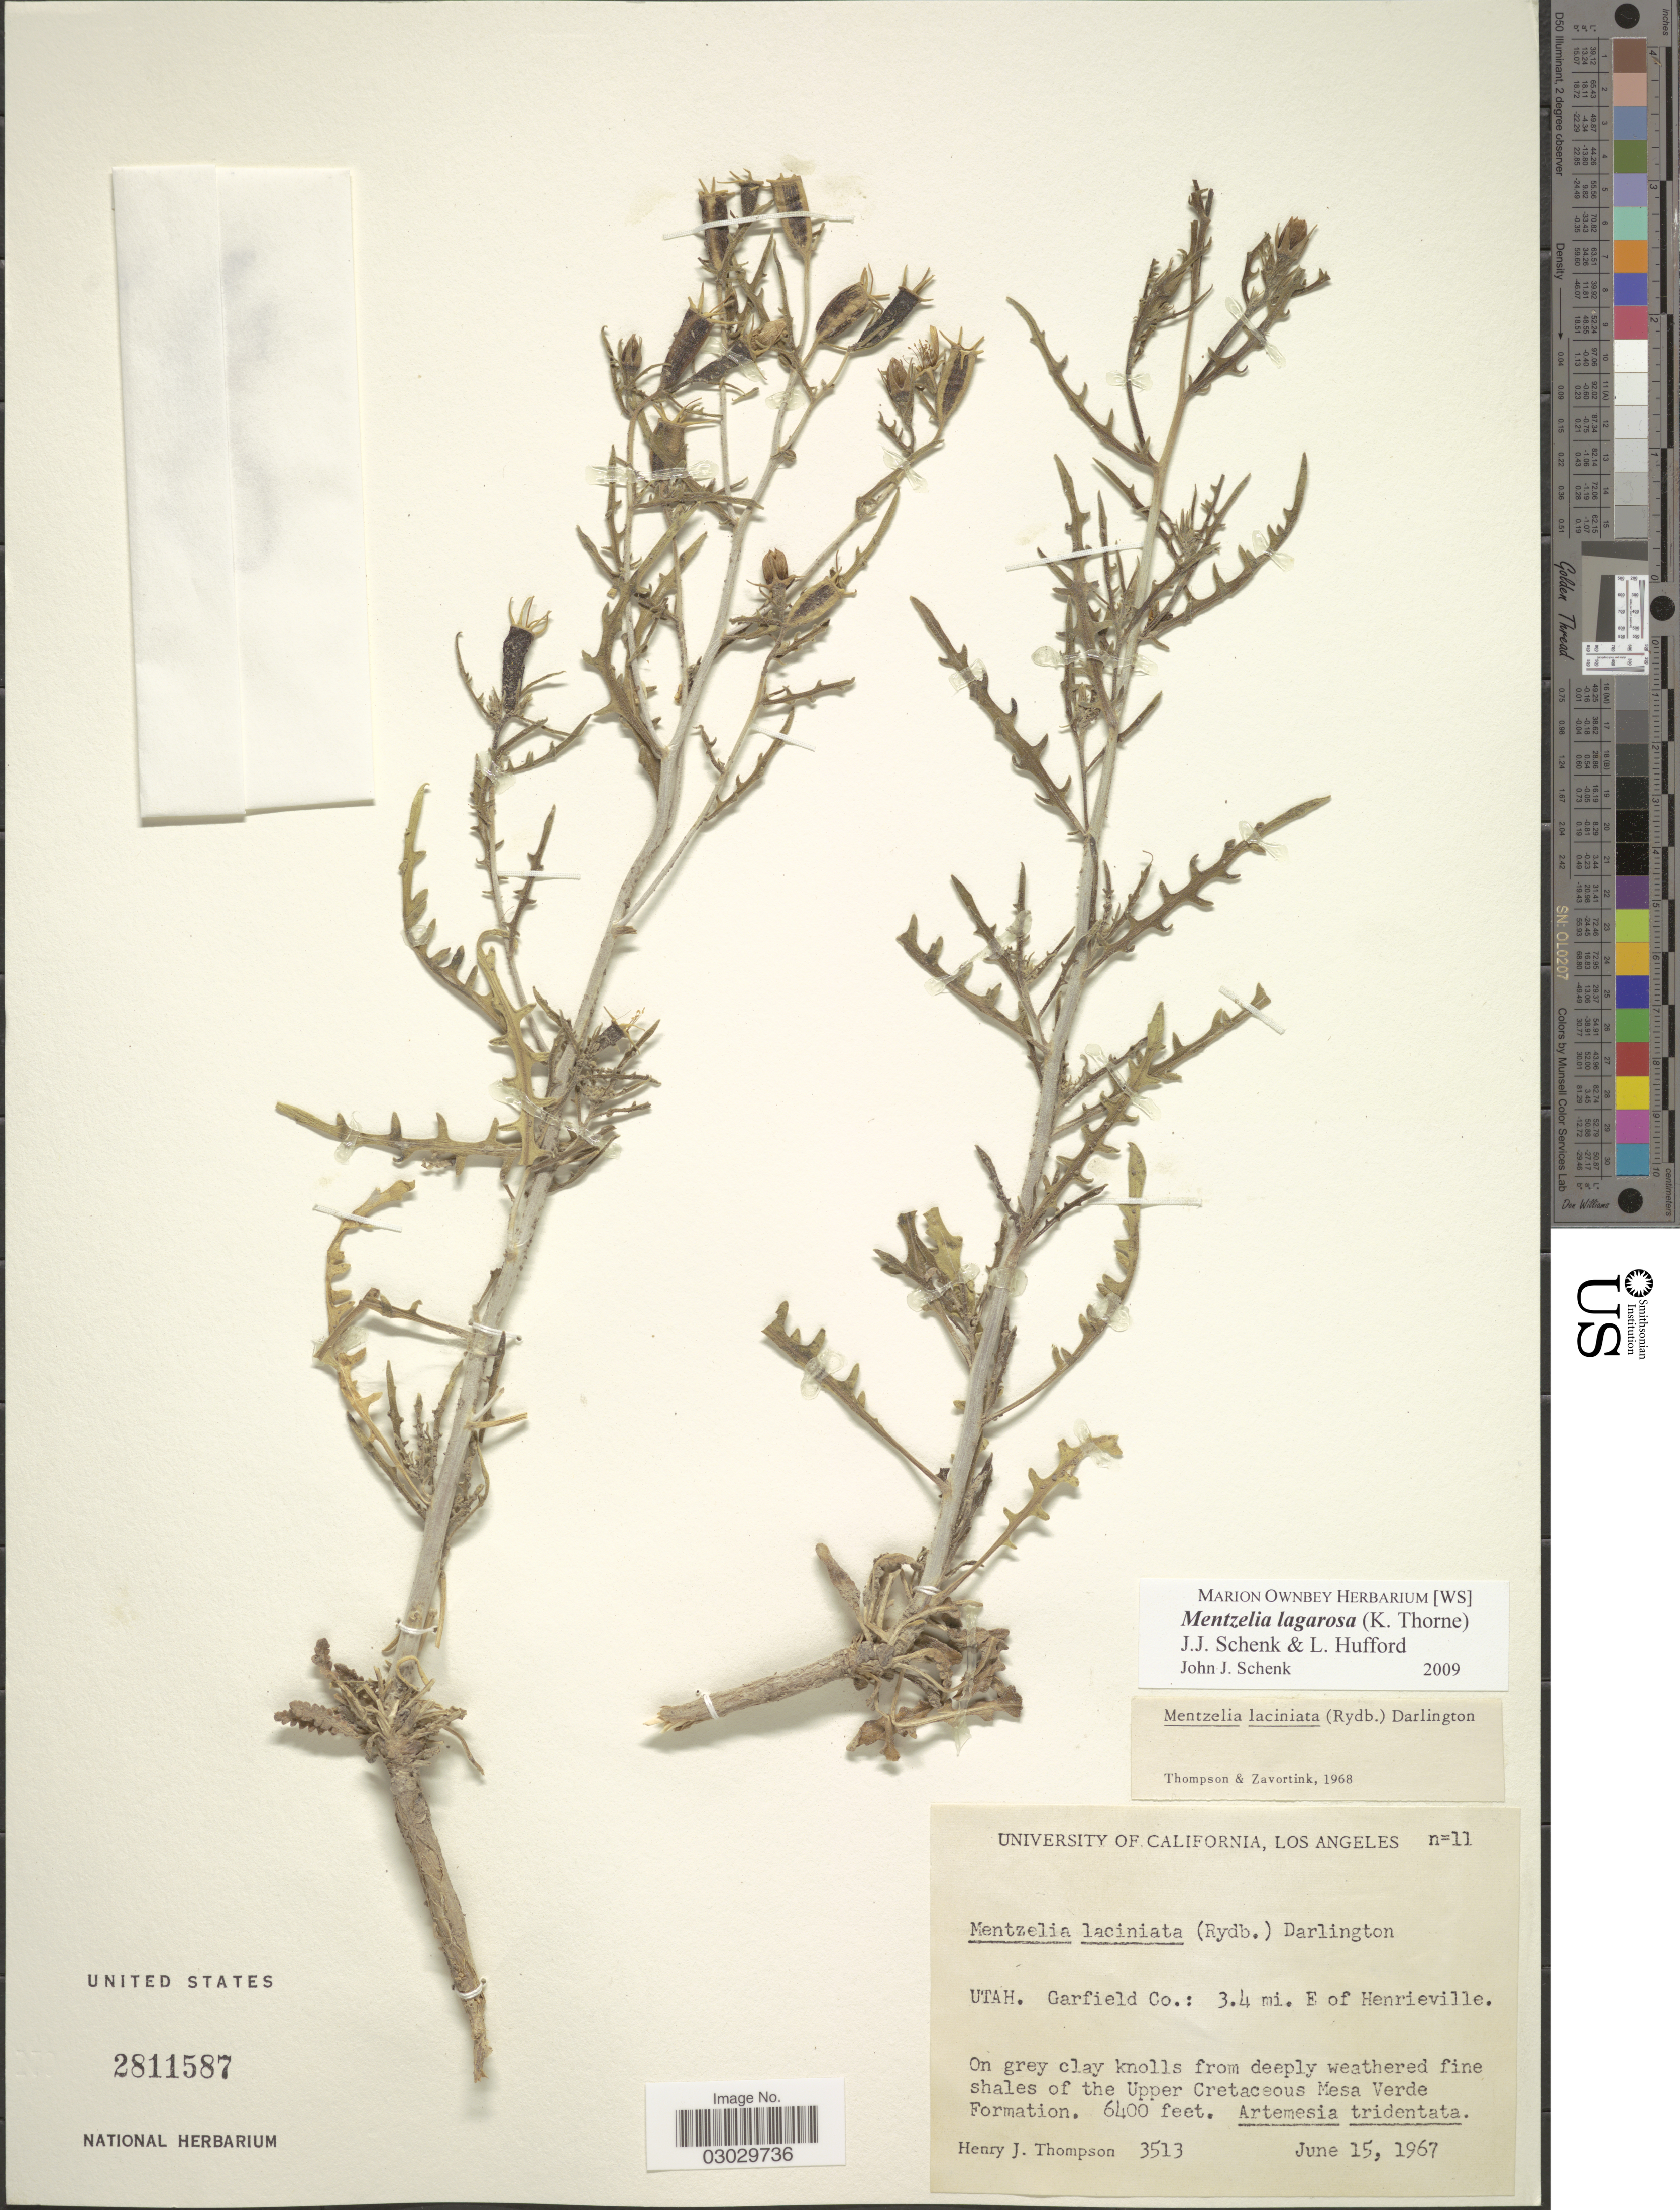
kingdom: Plantae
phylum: Tracheophyta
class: Magnoliopsida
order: Cornales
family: Loasaceae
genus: Mentzelia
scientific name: Mentzelia lagarosa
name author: (K.H. Thorne) J.J. Schenk & L. Hufford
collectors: H. J. Thompson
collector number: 3513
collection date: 1967-06-15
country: United States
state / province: Utah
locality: Garfield Co.: 3.4 mi. E of Henrieville. On grey clay knolls from deeply weathered fine shales of the Upper Cretaceous Mesa Verde Formation.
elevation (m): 1951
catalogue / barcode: US 2811587